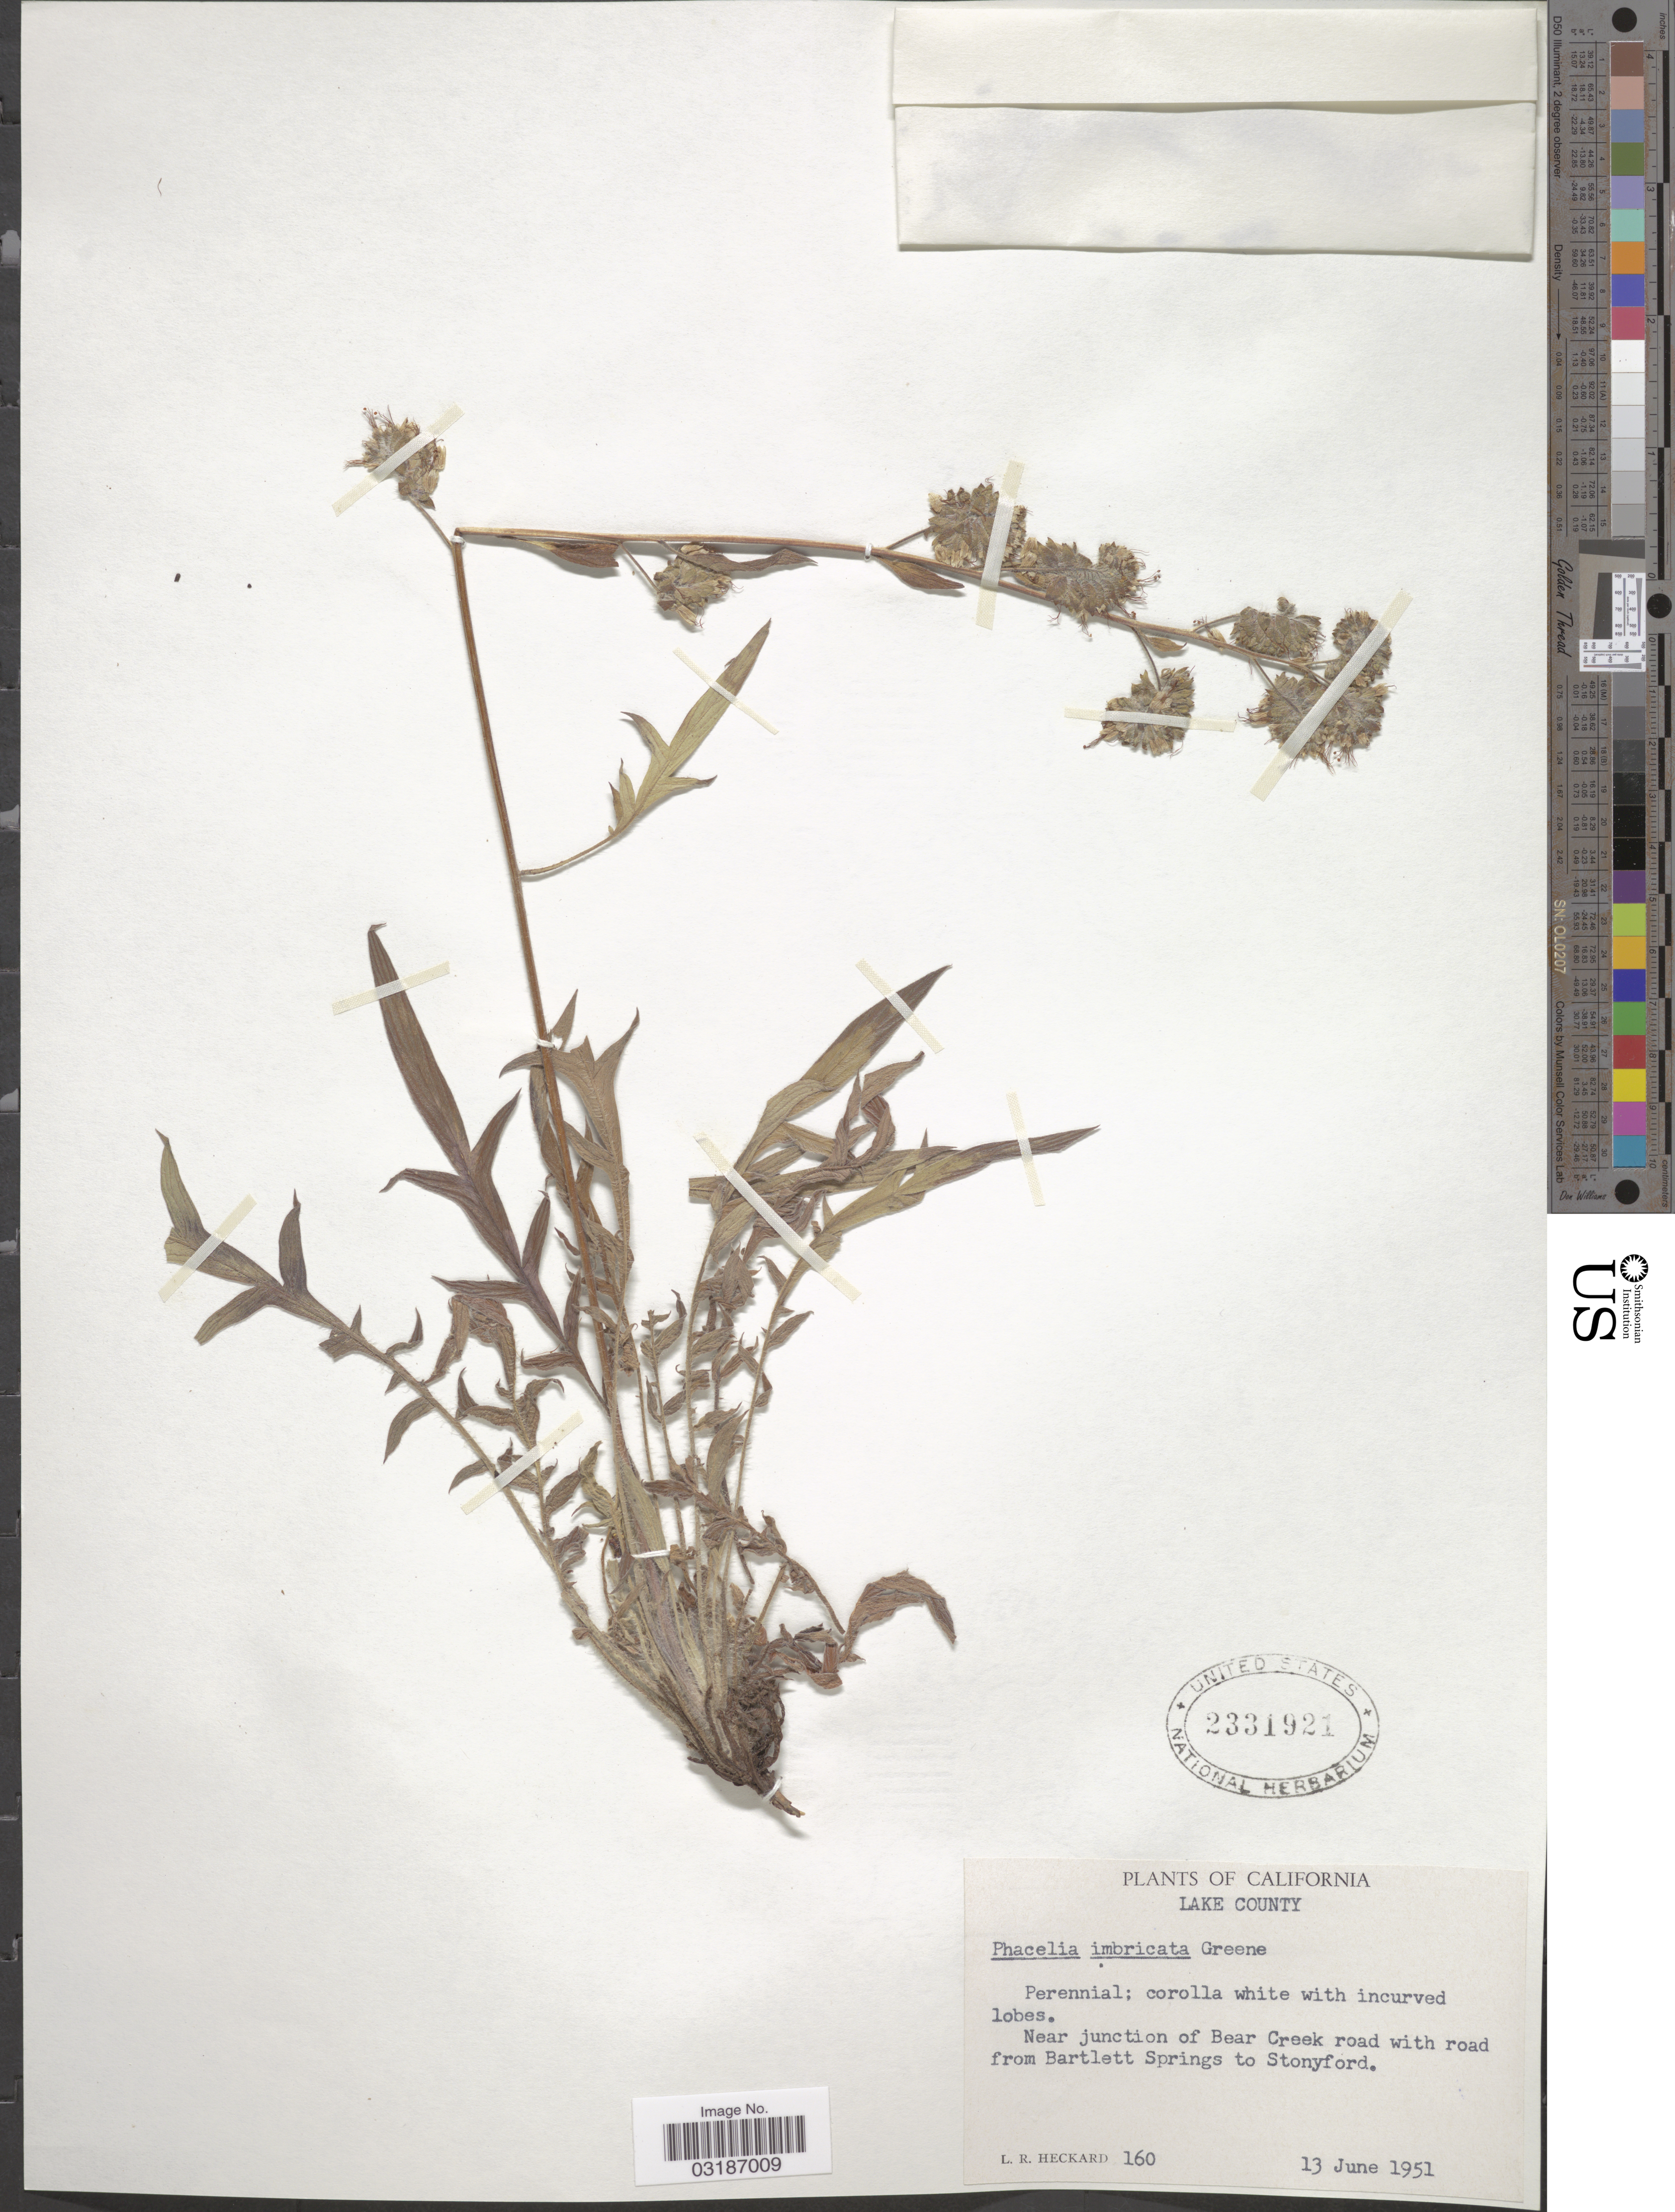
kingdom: Plantae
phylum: Tracheophyta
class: Magnoliopsida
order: Boraginales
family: Hydrophyllaceae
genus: Phacelia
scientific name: Phacelia imbricata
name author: Greene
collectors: L. R. Heckard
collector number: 160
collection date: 1951-06-13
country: United States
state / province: California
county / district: Lake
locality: Lake County. Near junction of Bear Creek road with road from Bartlett Springs to Stonyford.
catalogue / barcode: US 2331921